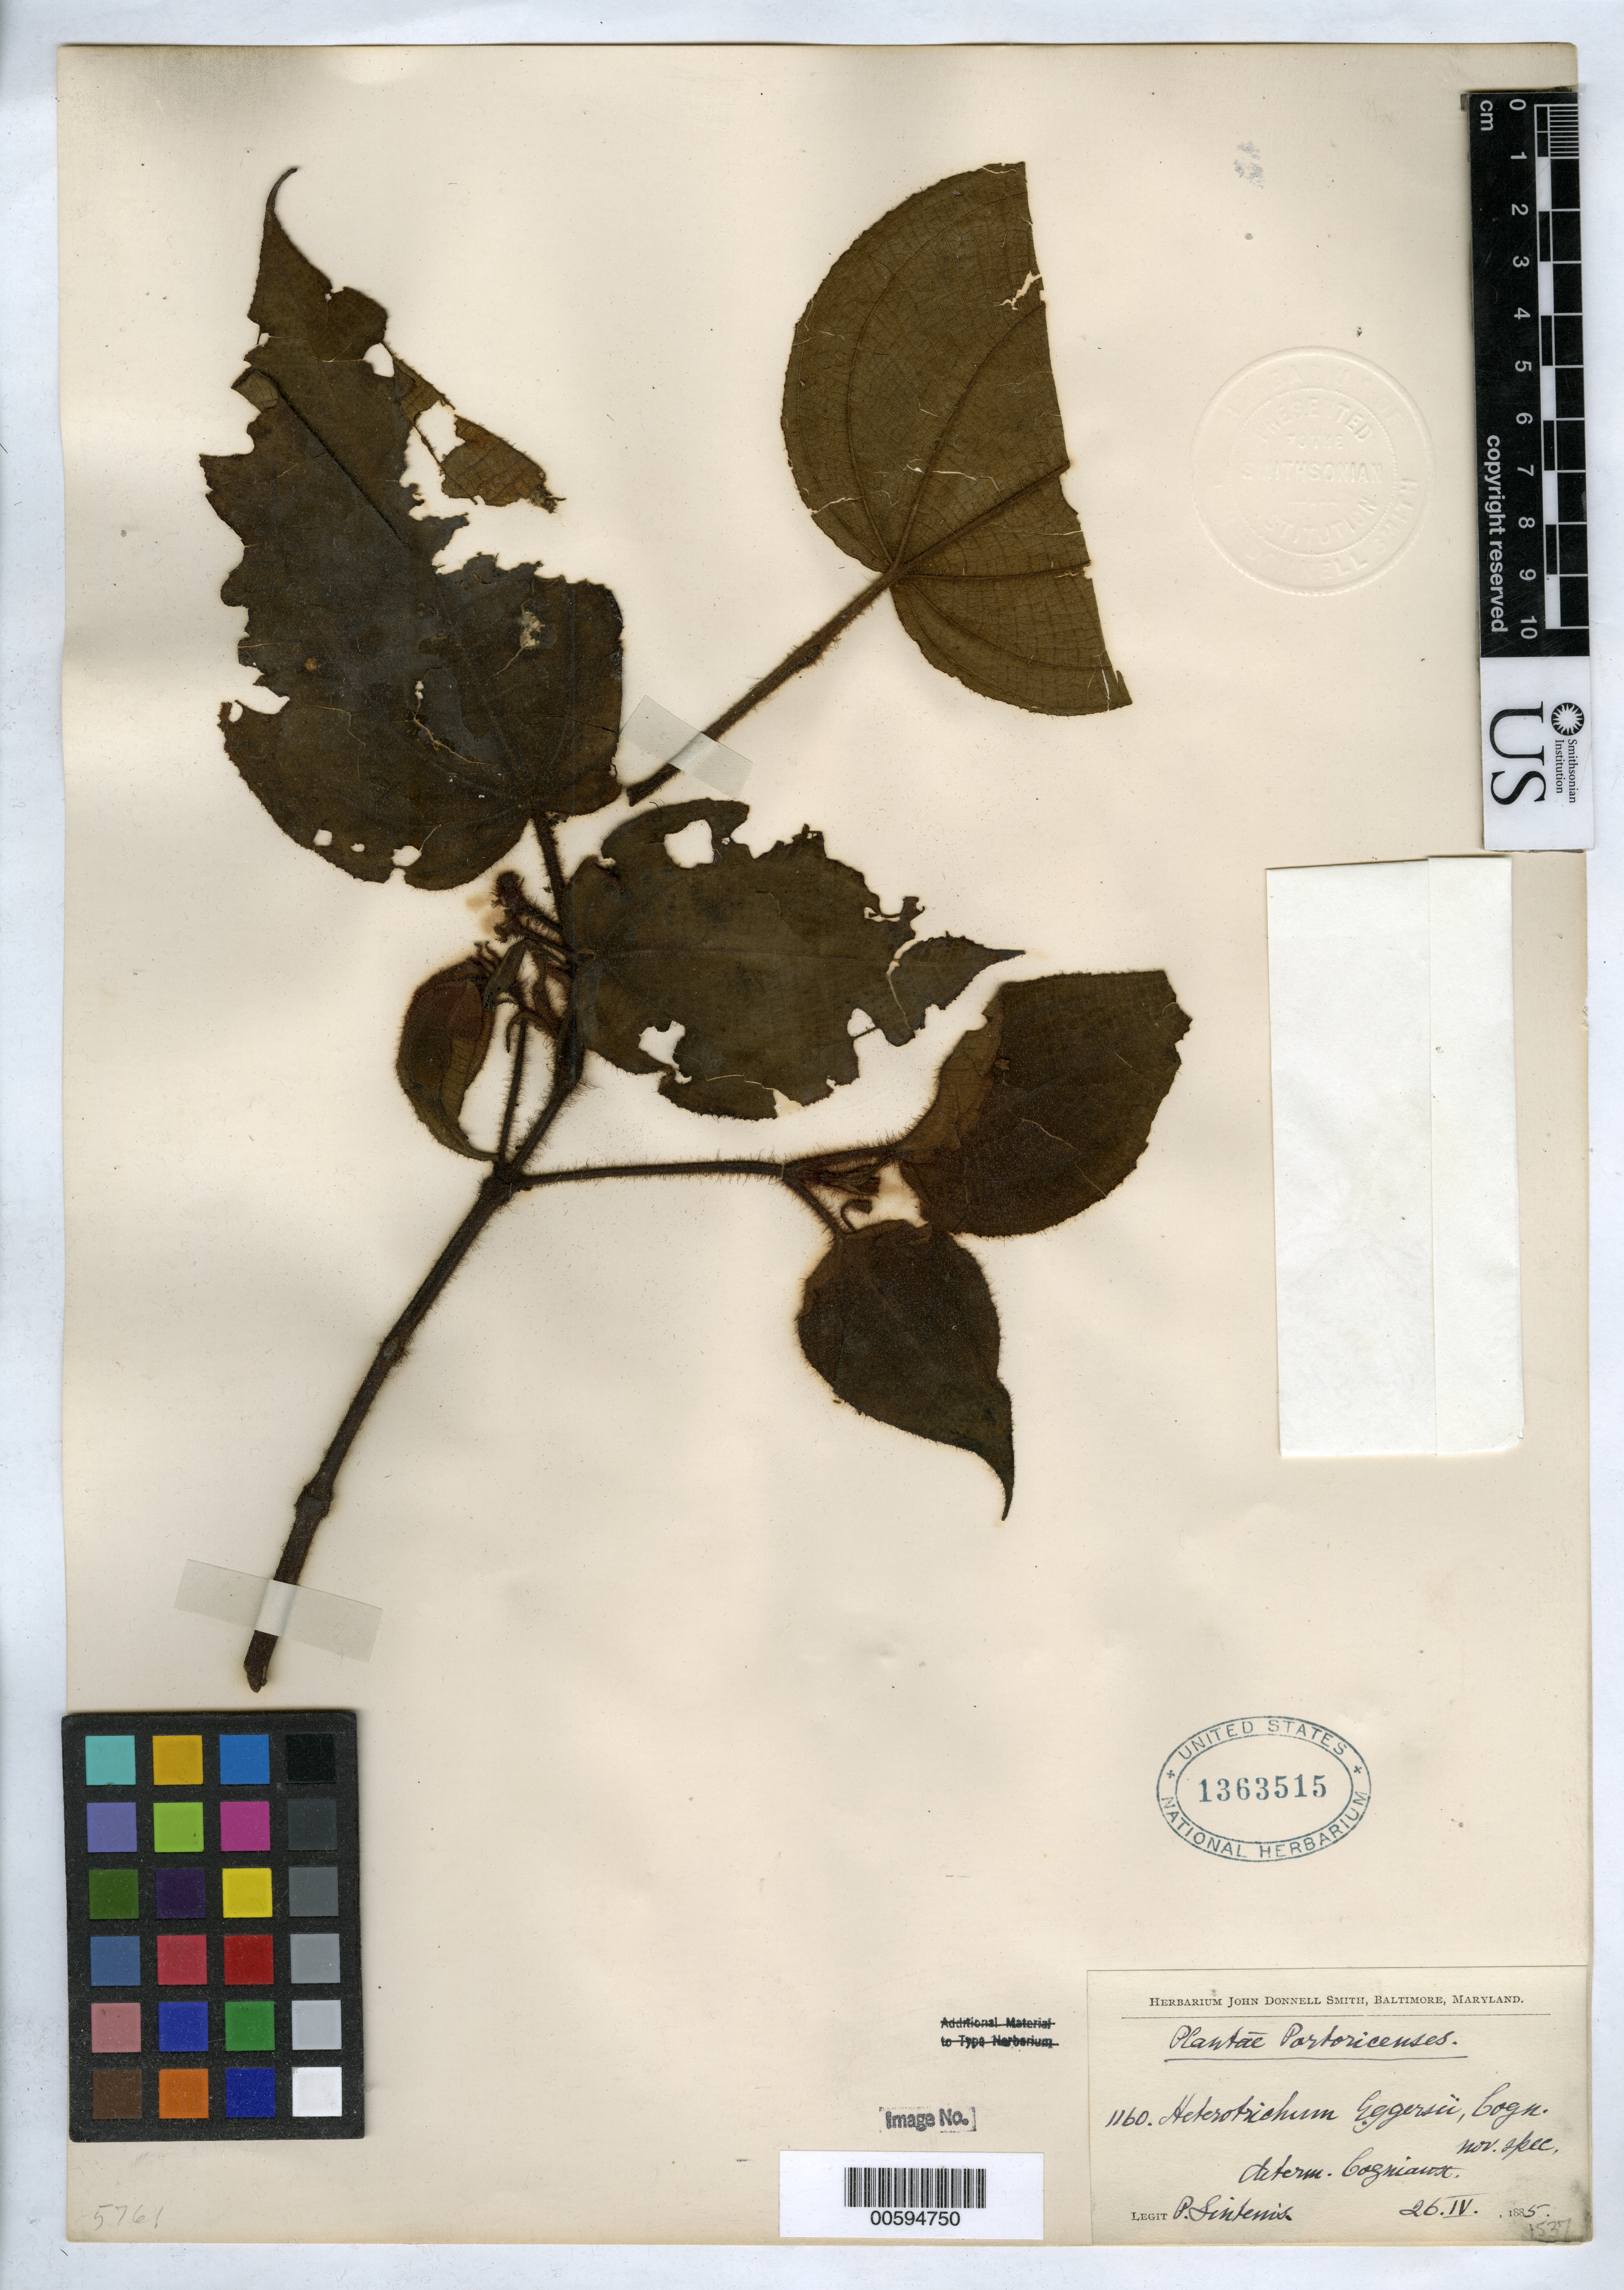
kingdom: Plantae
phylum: Tracheophyta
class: Magnoliopsida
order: Myrtales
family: Melastomataceae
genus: Heterotrichum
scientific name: Heterotrichum eggersii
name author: Cogn.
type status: Isosyntype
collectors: P. Sintenis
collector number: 1160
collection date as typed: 26 Apr 1885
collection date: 1885-04-26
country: Puerto Rico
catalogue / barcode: US 1363515